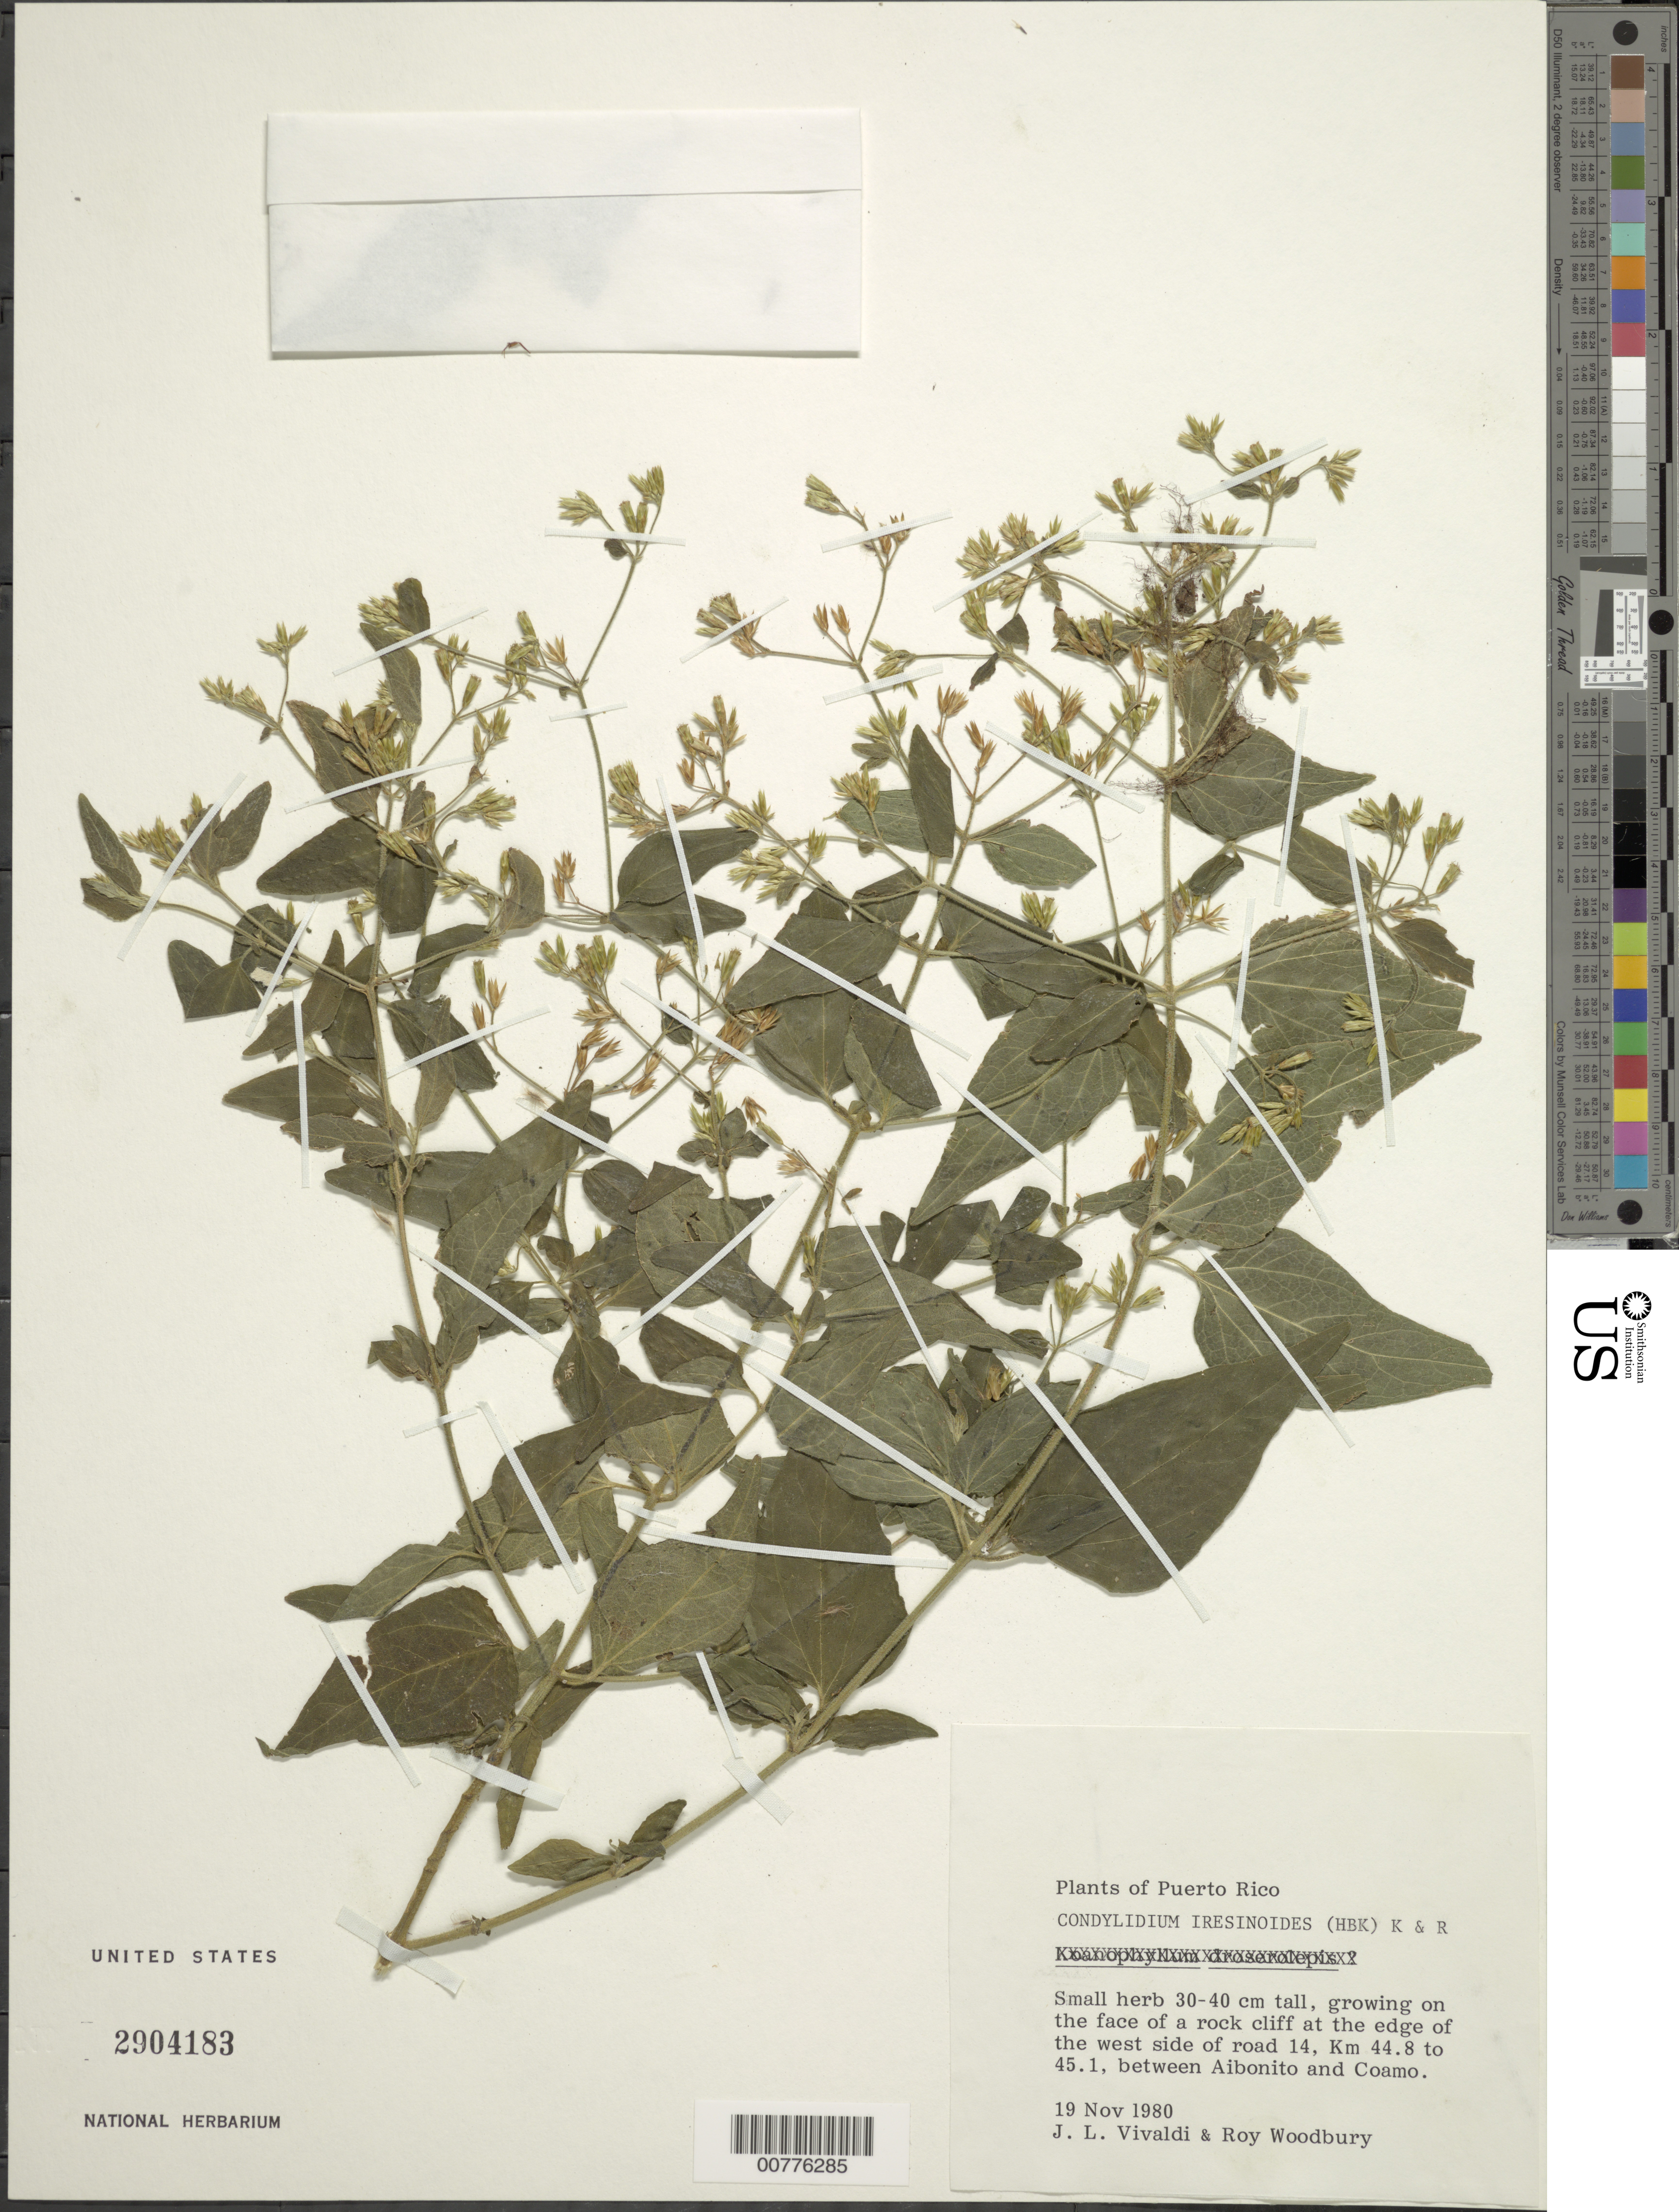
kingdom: Plantae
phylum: Tracheophyta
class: Magnoliopsida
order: Asterales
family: Asteraceae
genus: Condylidium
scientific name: Condylidium iresinoides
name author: (Kunth) R.M. King & H. Rob.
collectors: J. L. Vivaldi & R. O. Woodbury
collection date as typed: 19 Nov 1980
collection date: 1980-11-19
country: Puerto Rico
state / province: Coamo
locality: Growing on the face of a rock cliff at the edge of the west side of road 14, Km 44.8 to 45.1 between Aibonito and Coamo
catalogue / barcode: US 2904183